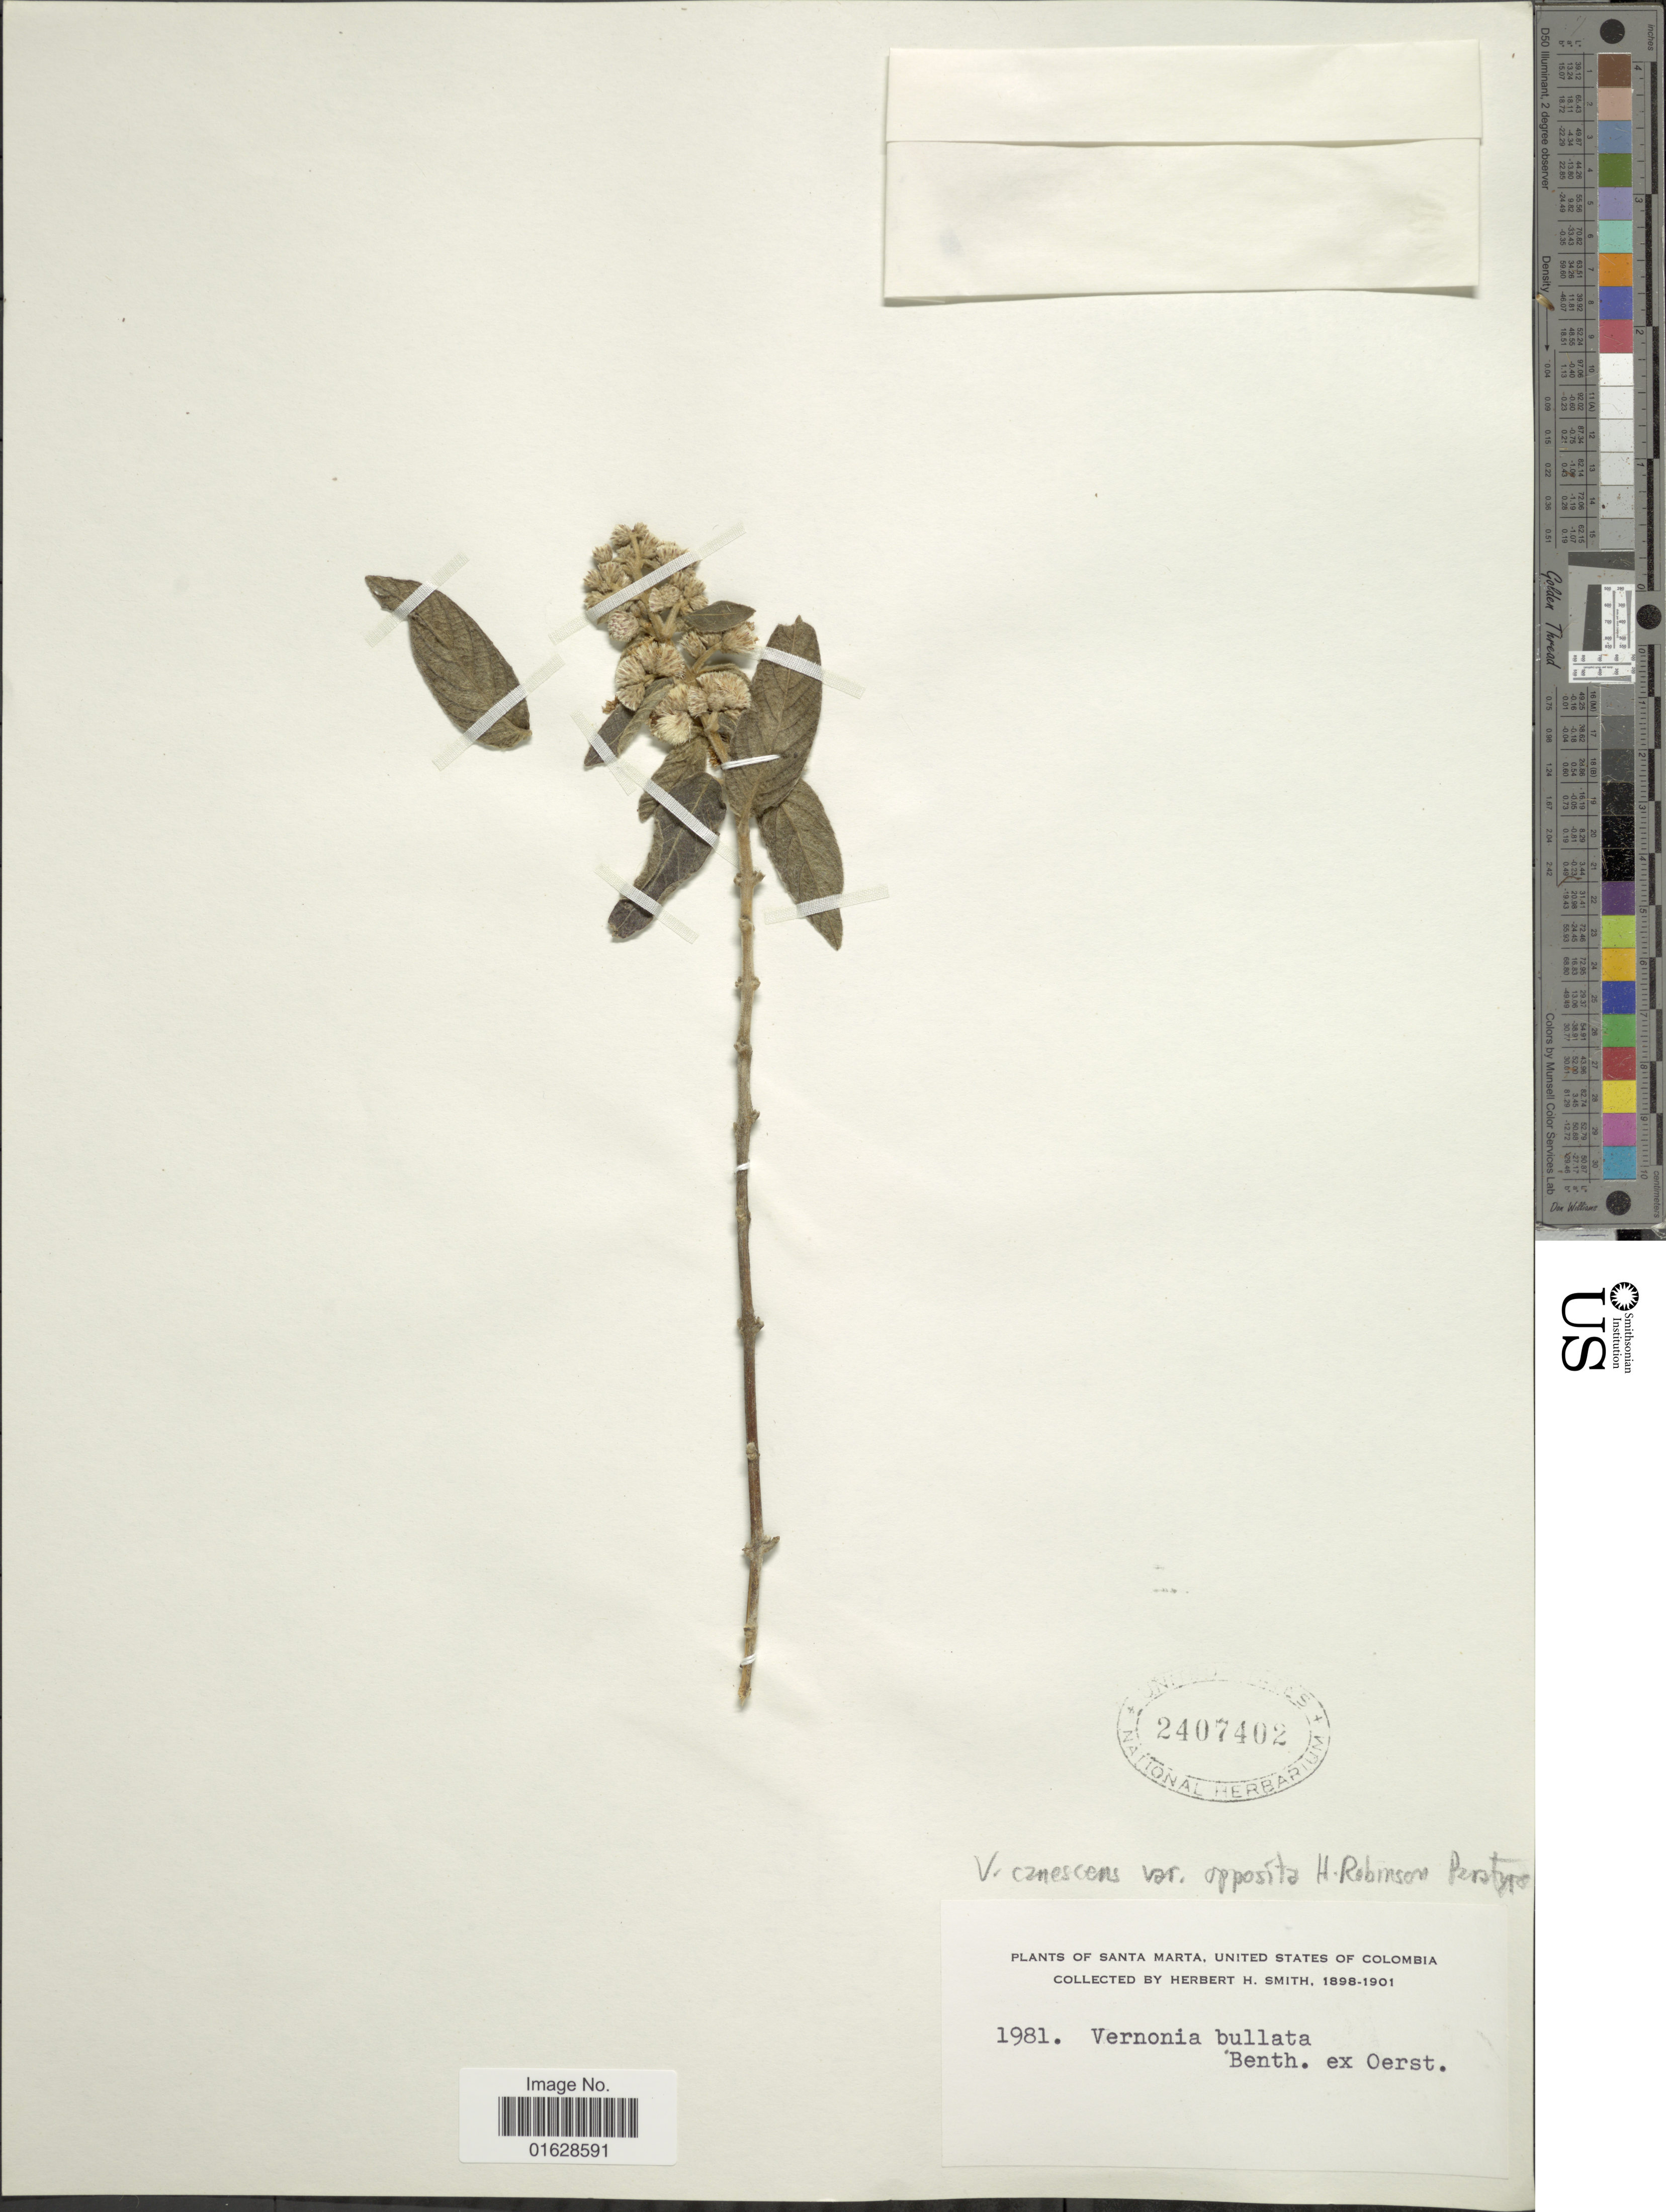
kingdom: Plantae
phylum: Tracheophyta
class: Magnoliopsida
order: Asterales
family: Asteraceae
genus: Lepidaploa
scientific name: Lepidaploa canescens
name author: (Kunth) H. Rob.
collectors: Herbert H. Smith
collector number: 1981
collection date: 1898/1901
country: Colombia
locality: Santa Marta, United States of Colombia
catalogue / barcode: US 2407402